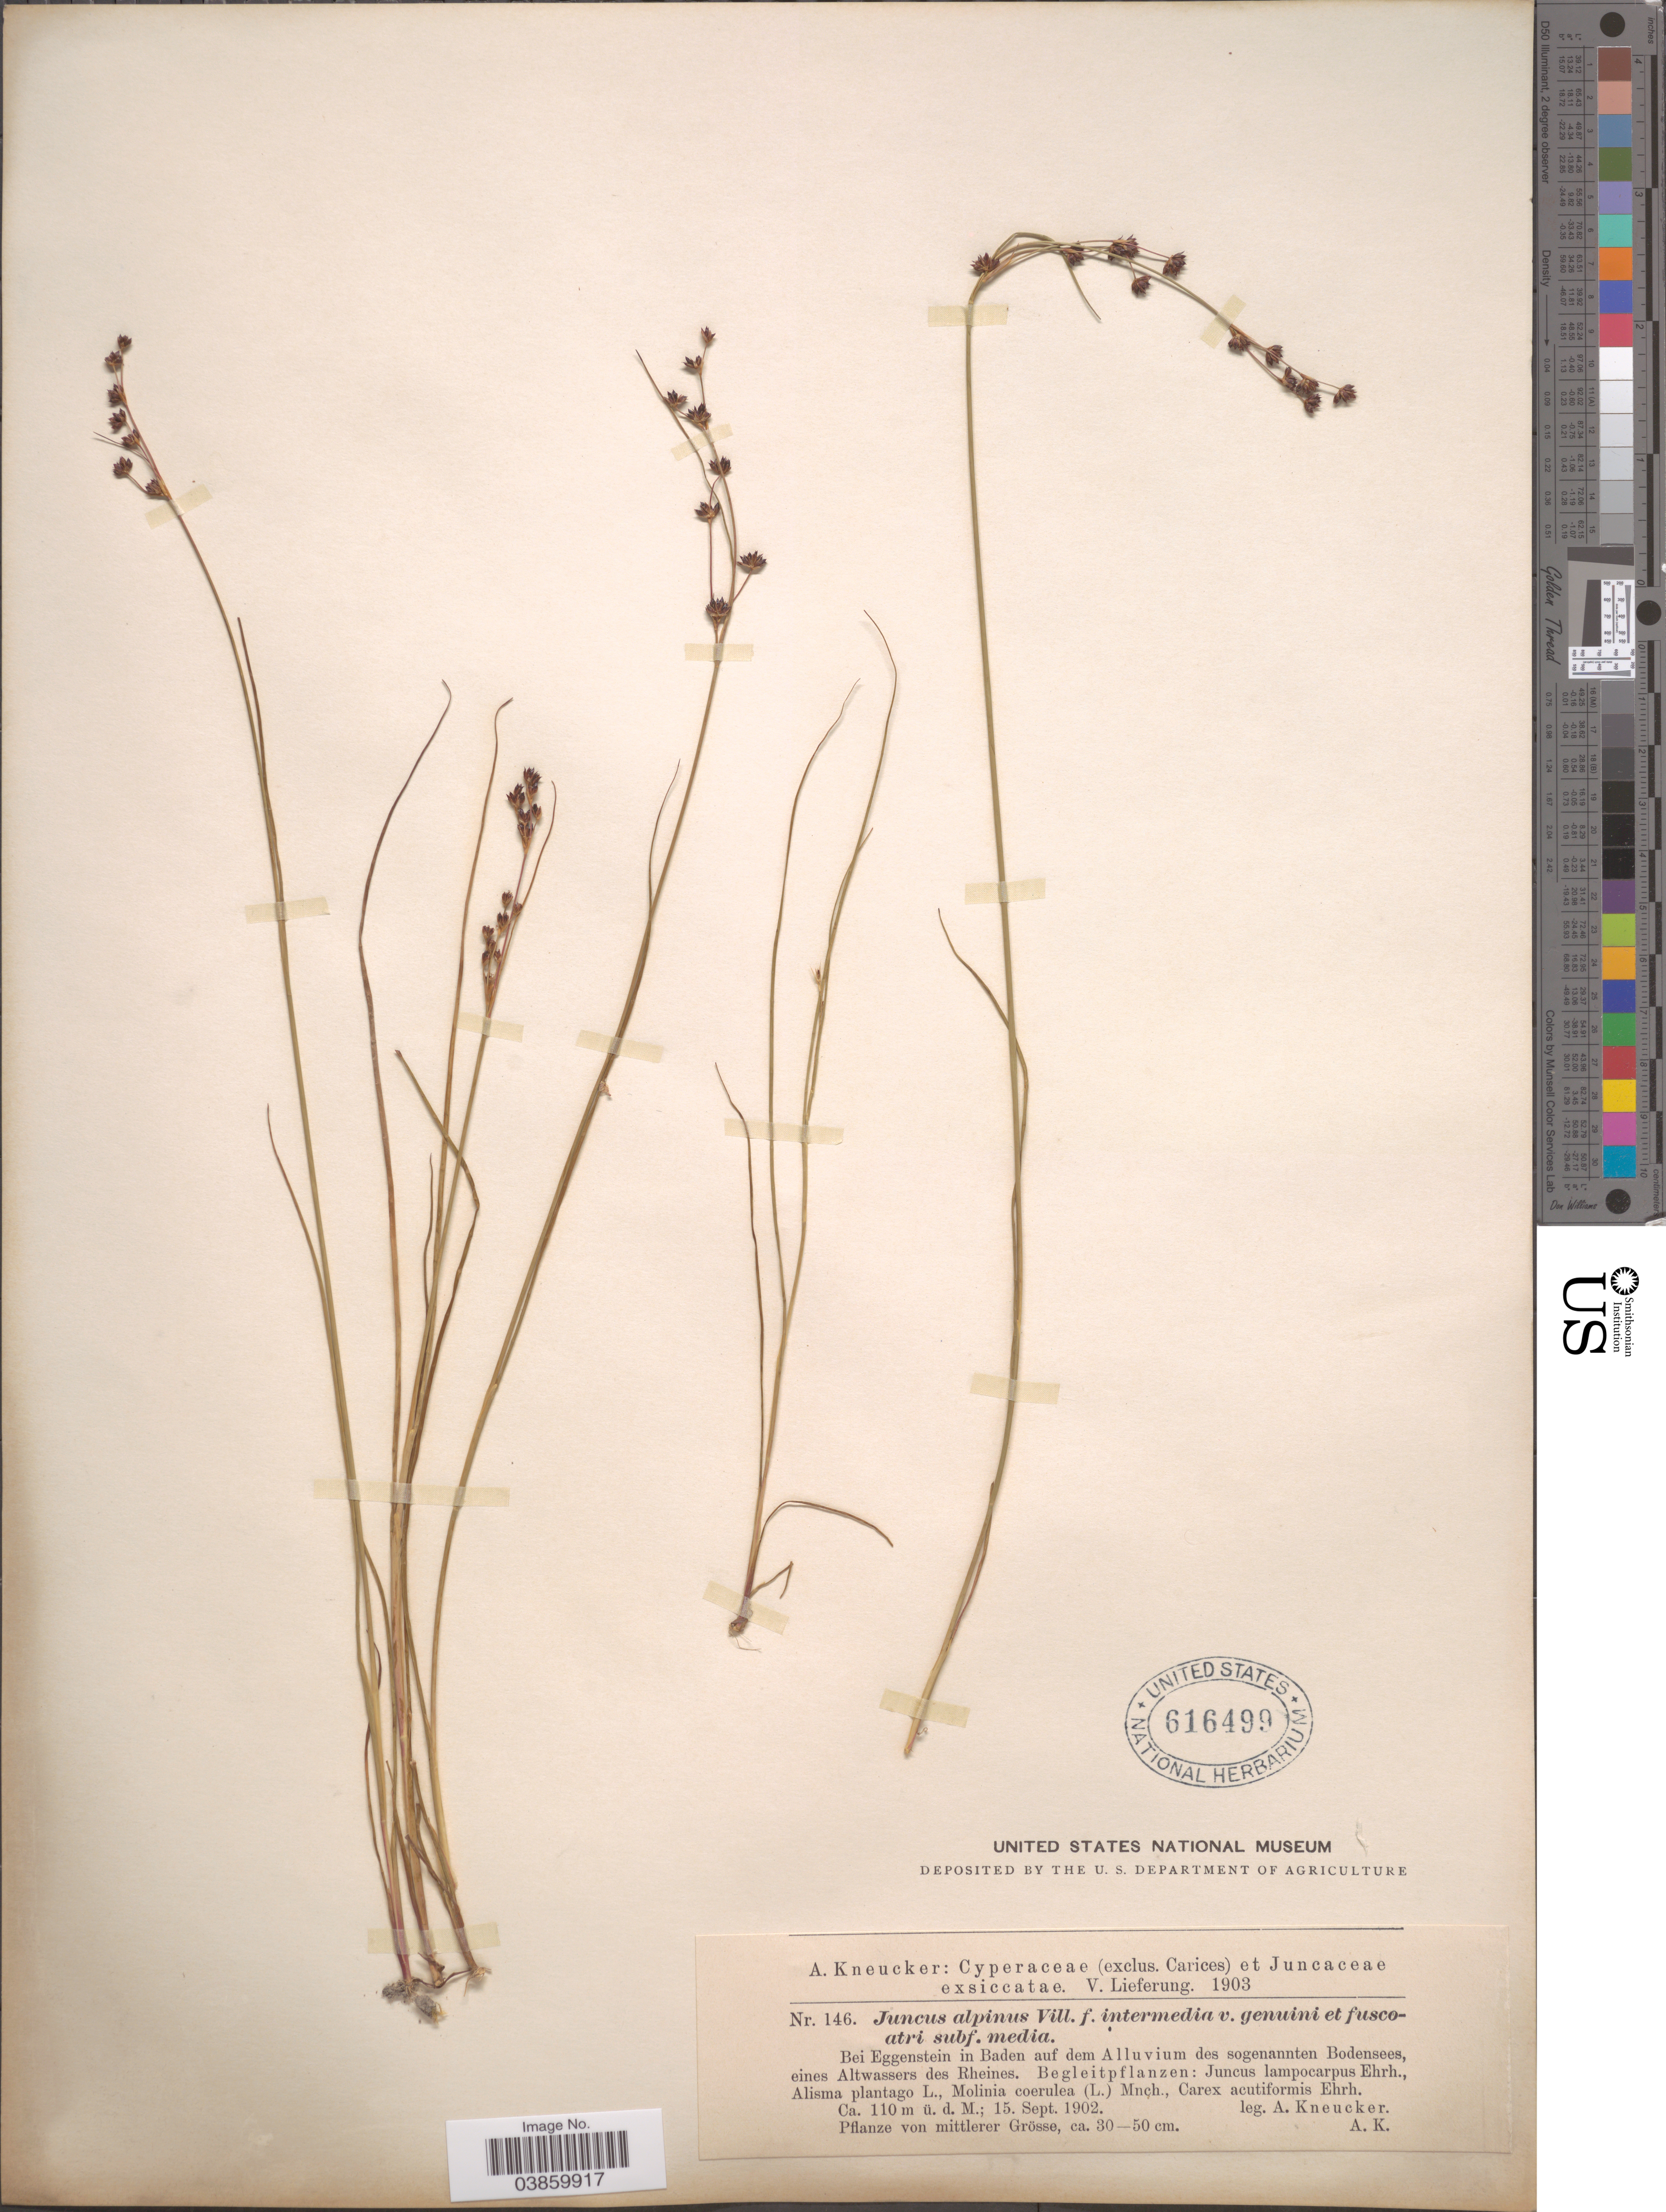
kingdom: Plantae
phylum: Tracheophyta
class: Liliopsida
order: Poales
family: Juncaceae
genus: Juncus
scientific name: Juncus alpinus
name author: Vill.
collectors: A. Kneucker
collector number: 146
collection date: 1902-09-15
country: Germany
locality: Juncaceae. Bei Eggenstein in Baden auf dem Alluvium des sogenannten Bodensees, eines Altwassers des Rheines.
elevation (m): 110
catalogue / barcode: US 616499